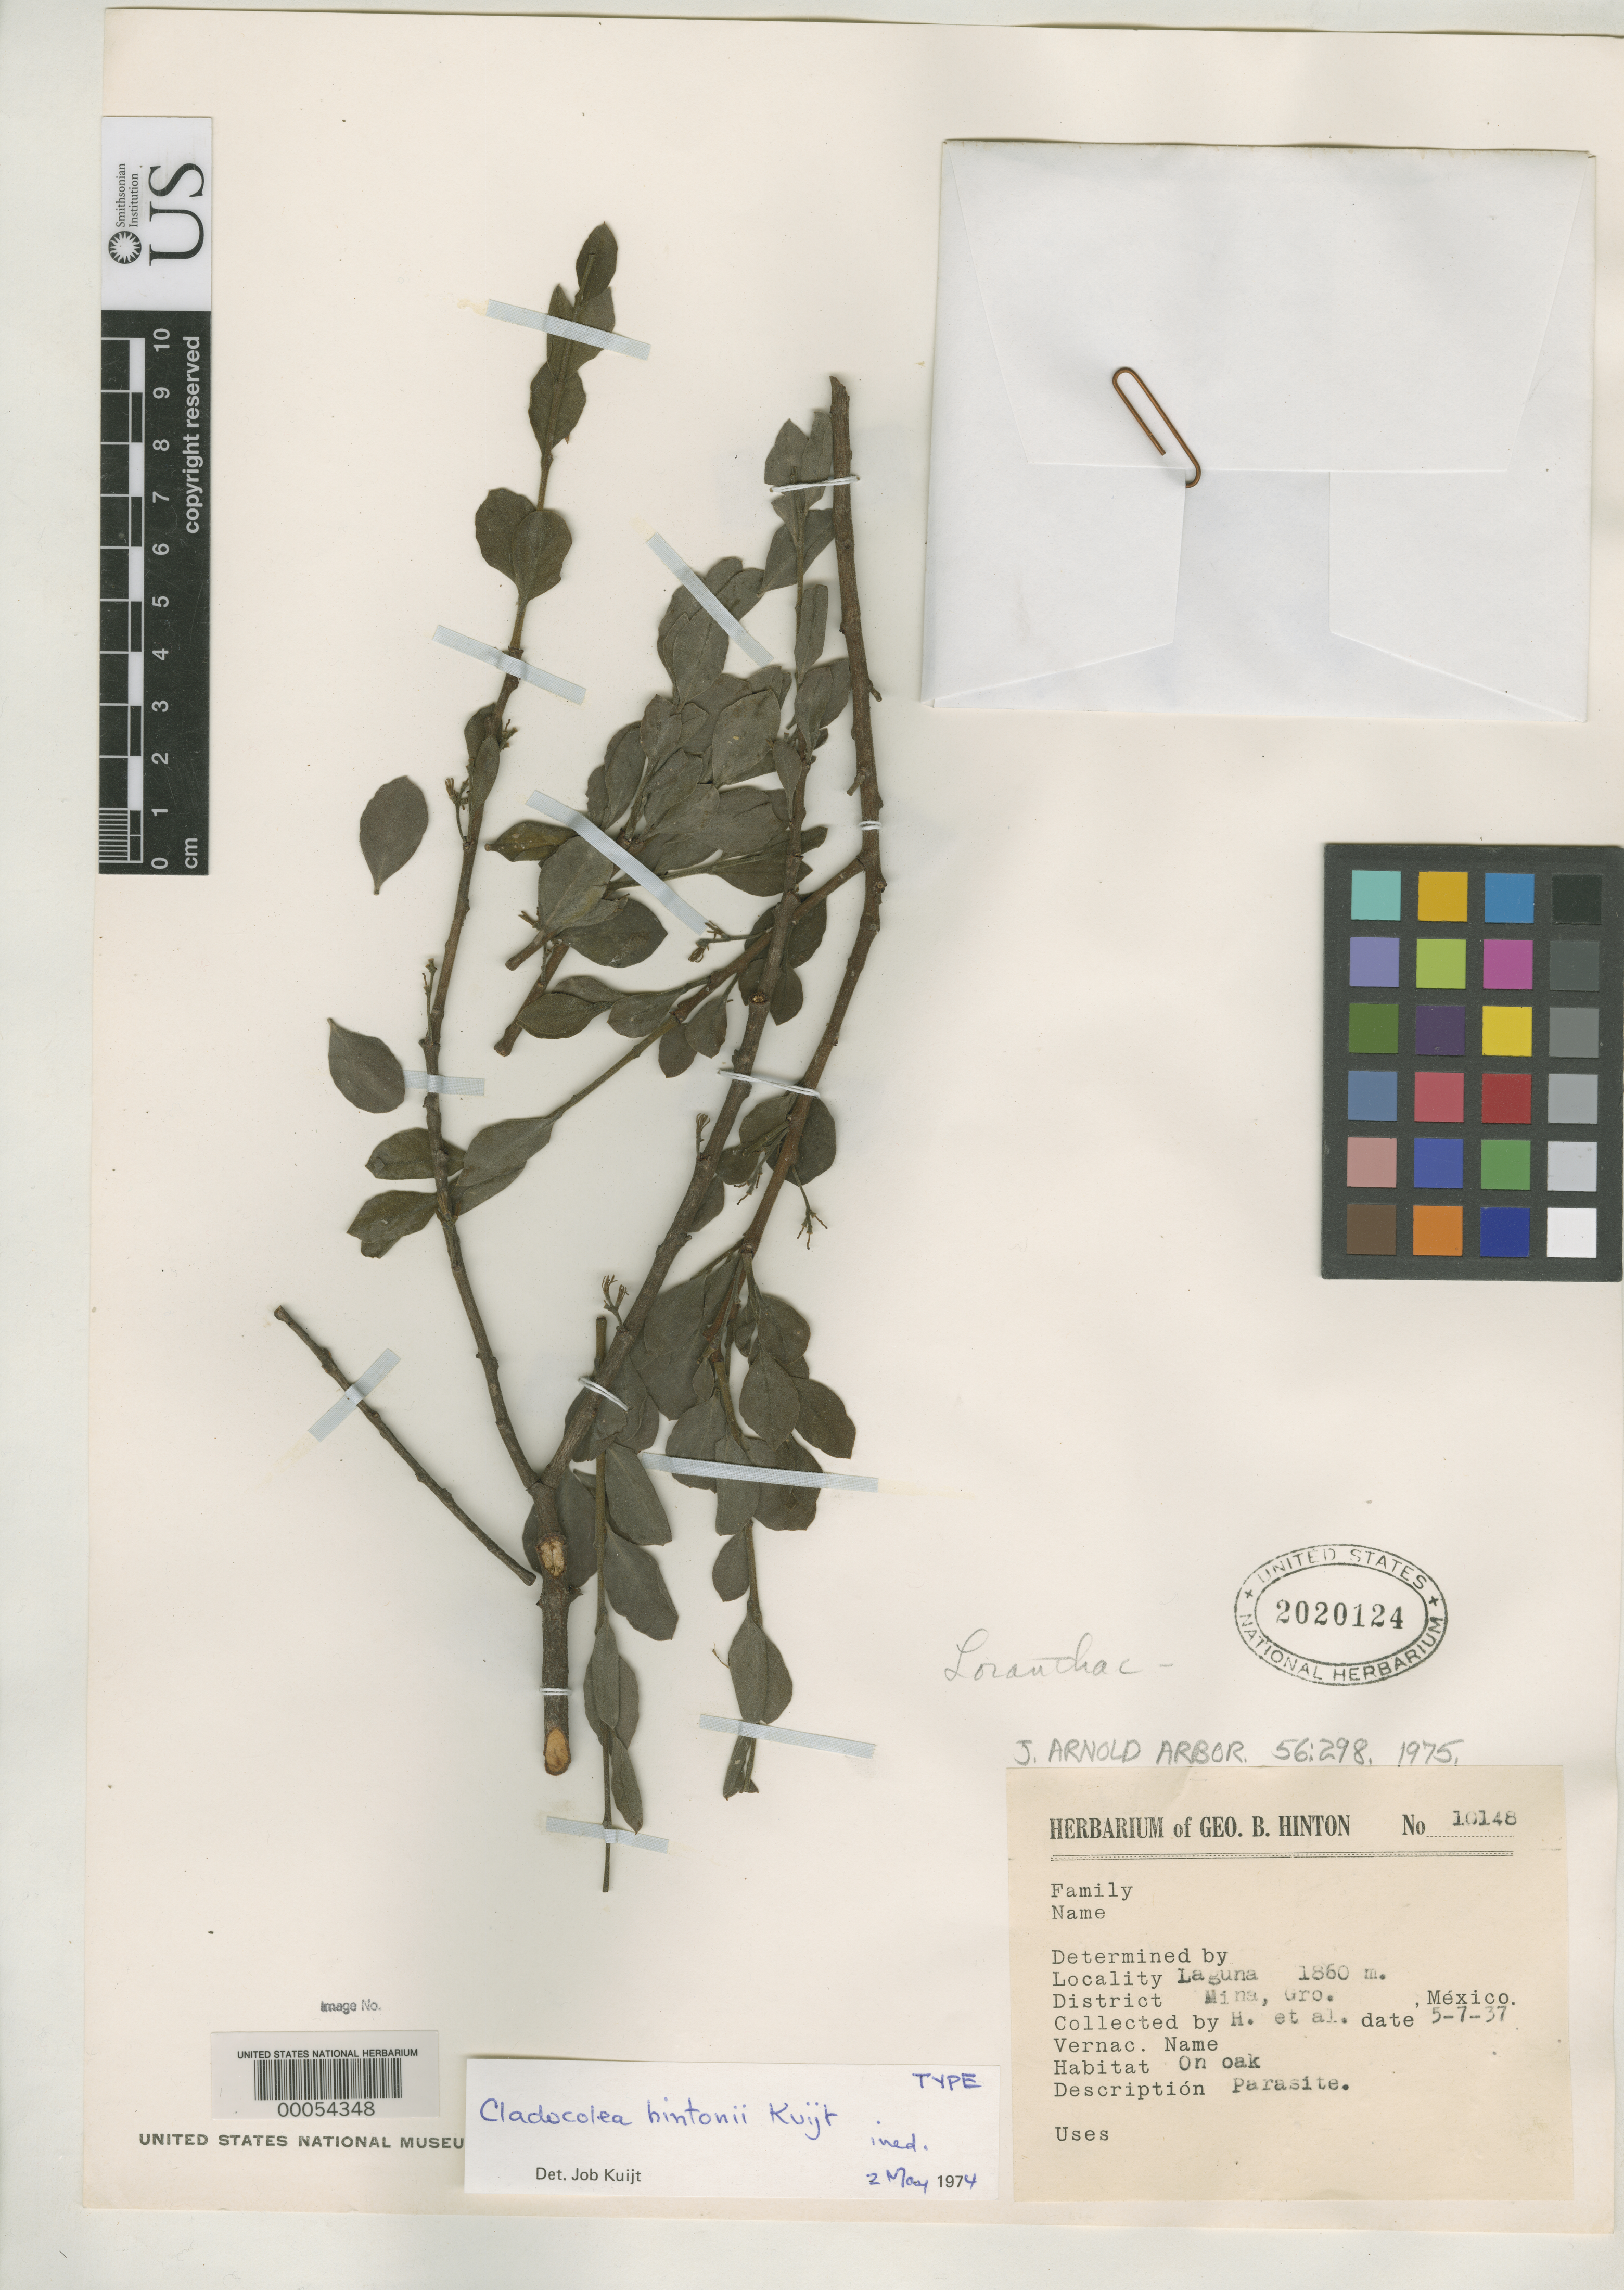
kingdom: Plantae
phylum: Tracheophyta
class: Magnoliopsida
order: Santalales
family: Loranthaceae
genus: Cladocolea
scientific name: Cladocolea hintonii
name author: Kuijt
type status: Isotype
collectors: G. B. Hinton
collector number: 10148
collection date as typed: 05 Jul 1937 or 07 May 1937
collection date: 1937-05-07 or 1937-07-05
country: Mexico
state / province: Guerrero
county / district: Mina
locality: Laguna.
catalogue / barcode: US 2020124